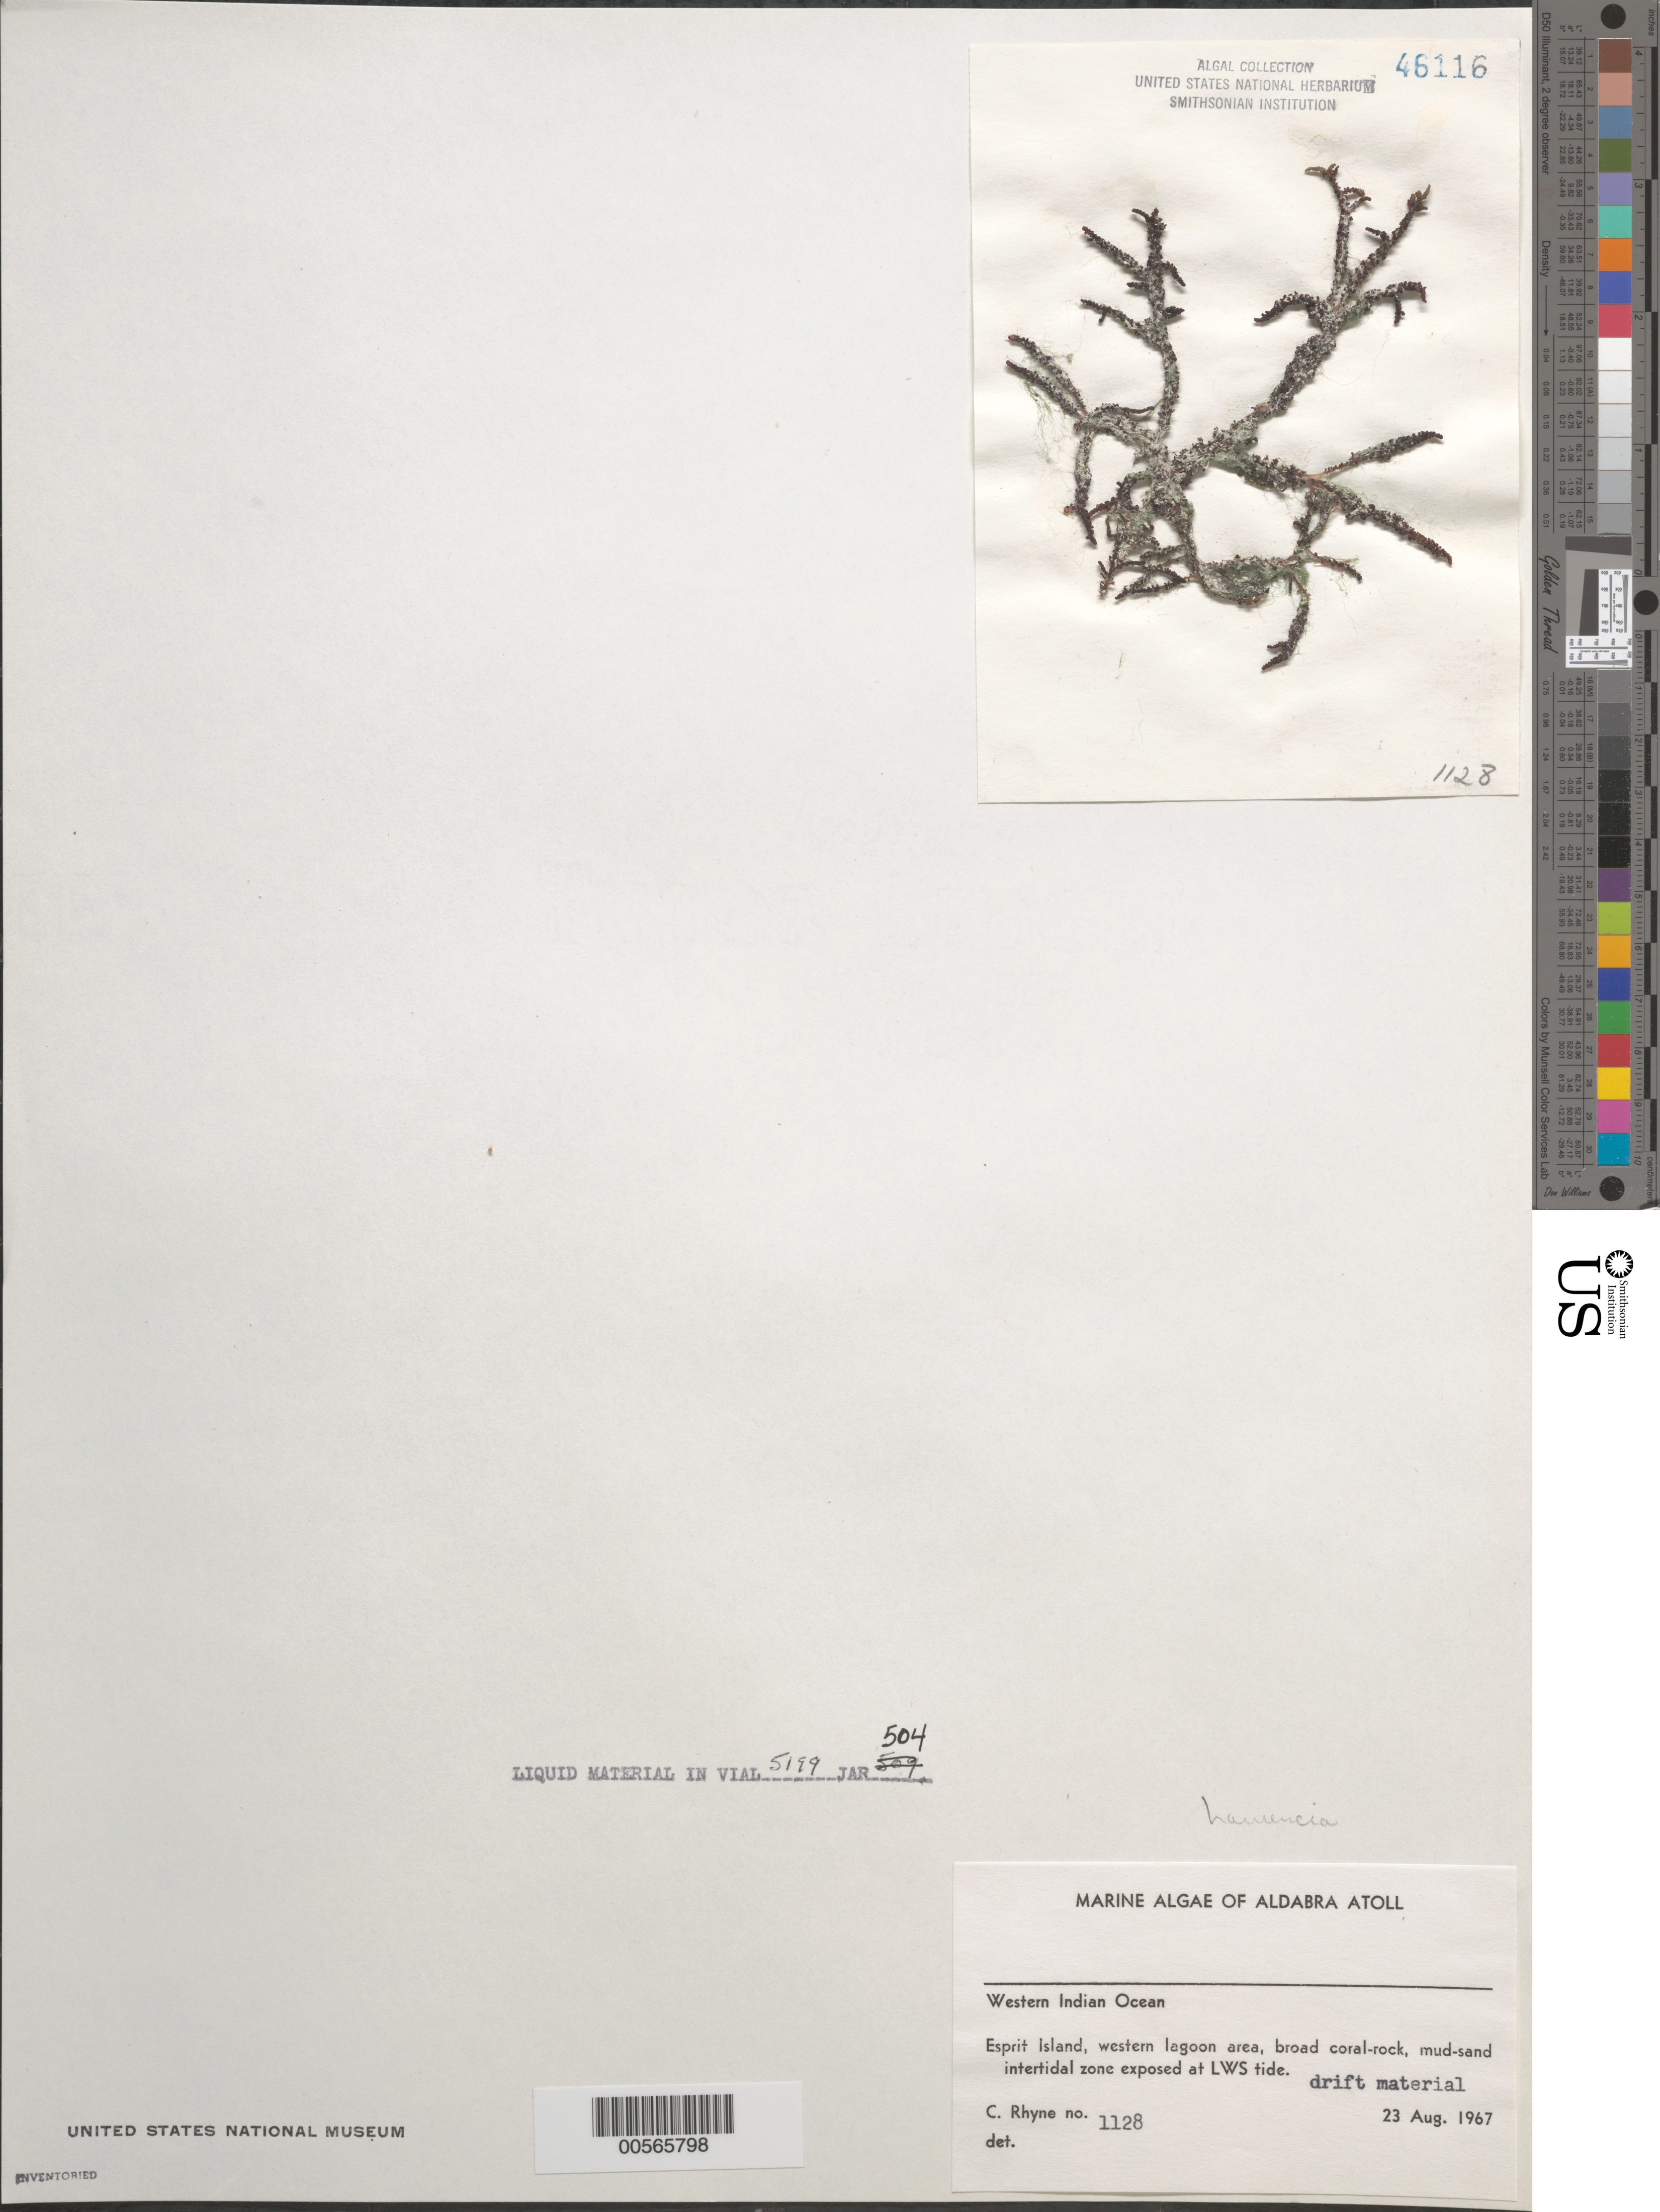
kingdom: Plantae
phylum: Rhodophyta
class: Florideophyceae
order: Ceramiales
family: Rhodomelaceae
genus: Laurencia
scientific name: Laurencia sp.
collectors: C. Rhyne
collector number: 1128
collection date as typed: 23 Aug 1967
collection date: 1967-08-23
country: Seychelles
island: Aldabra Atoll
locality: Ile Esprit, Western lagoon area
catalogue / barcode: US 46116